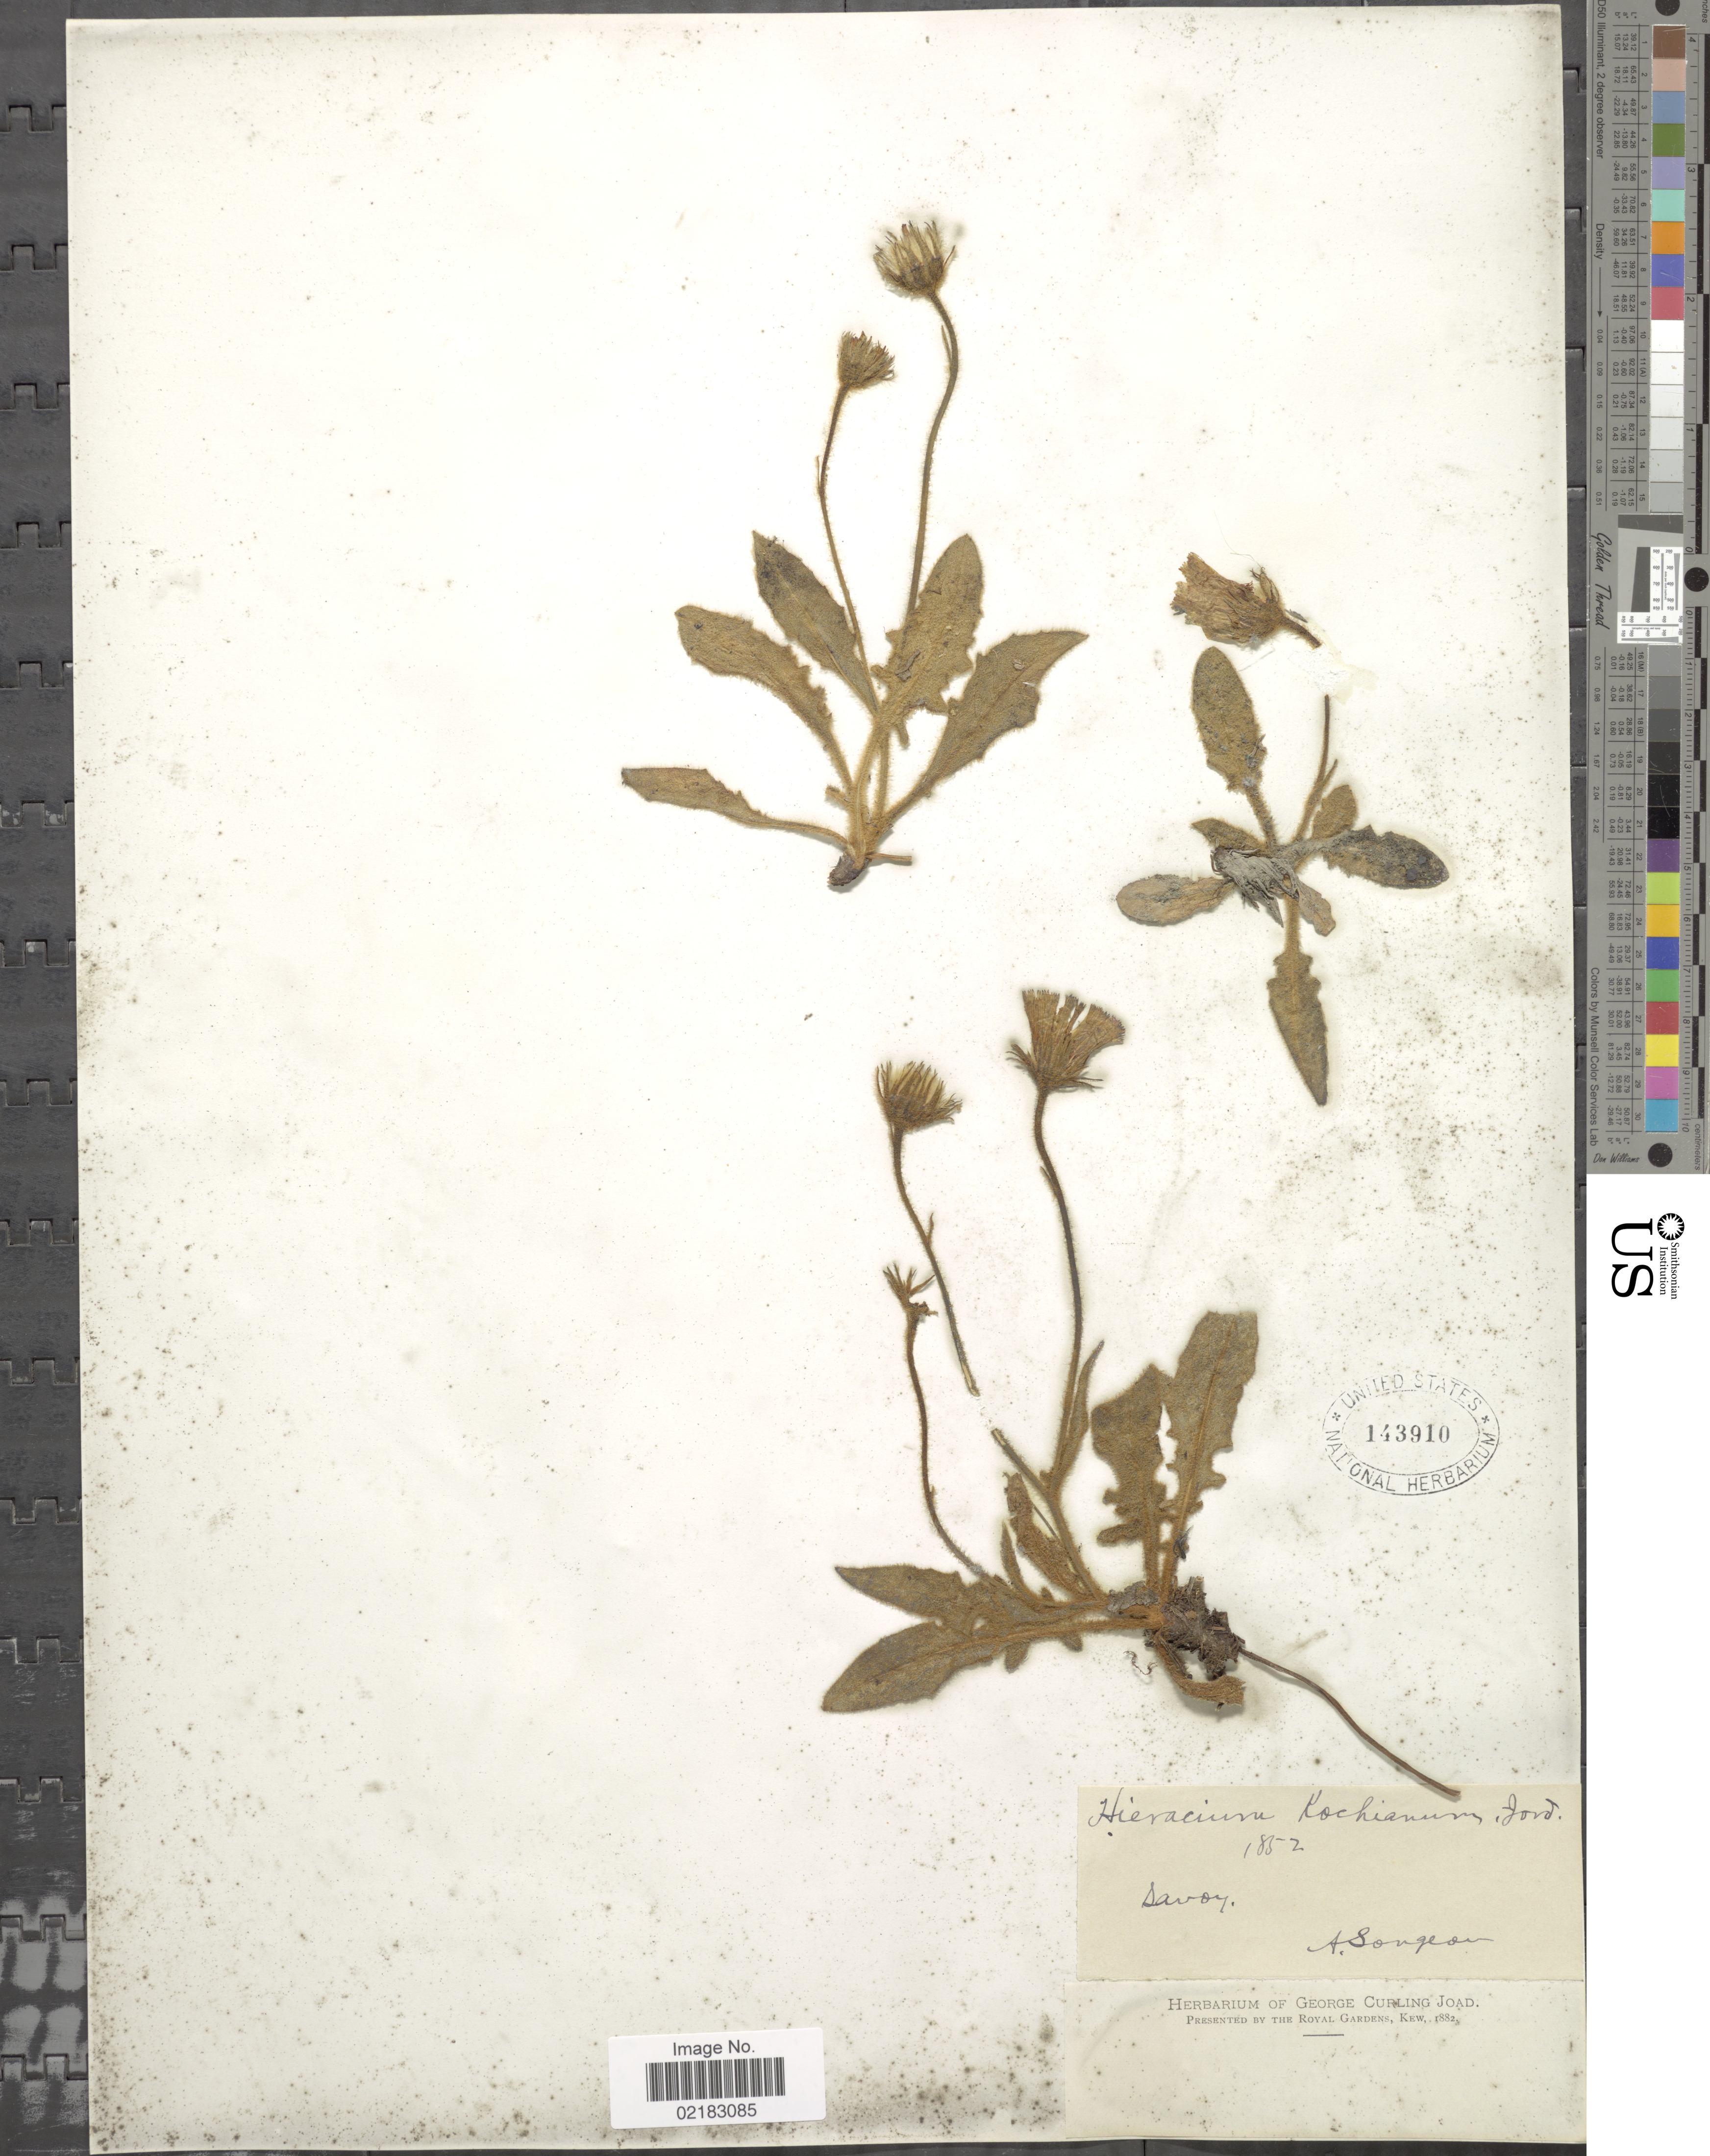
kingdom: Plantae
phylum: Tracheophyta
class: Magnoliopsida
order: Asterales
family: Asteraceae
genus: Hieracium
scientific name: Hieracium kochianum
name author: Jord.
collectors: A. Songeon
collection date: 1852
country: France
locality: Savoy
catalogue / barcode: US 143910